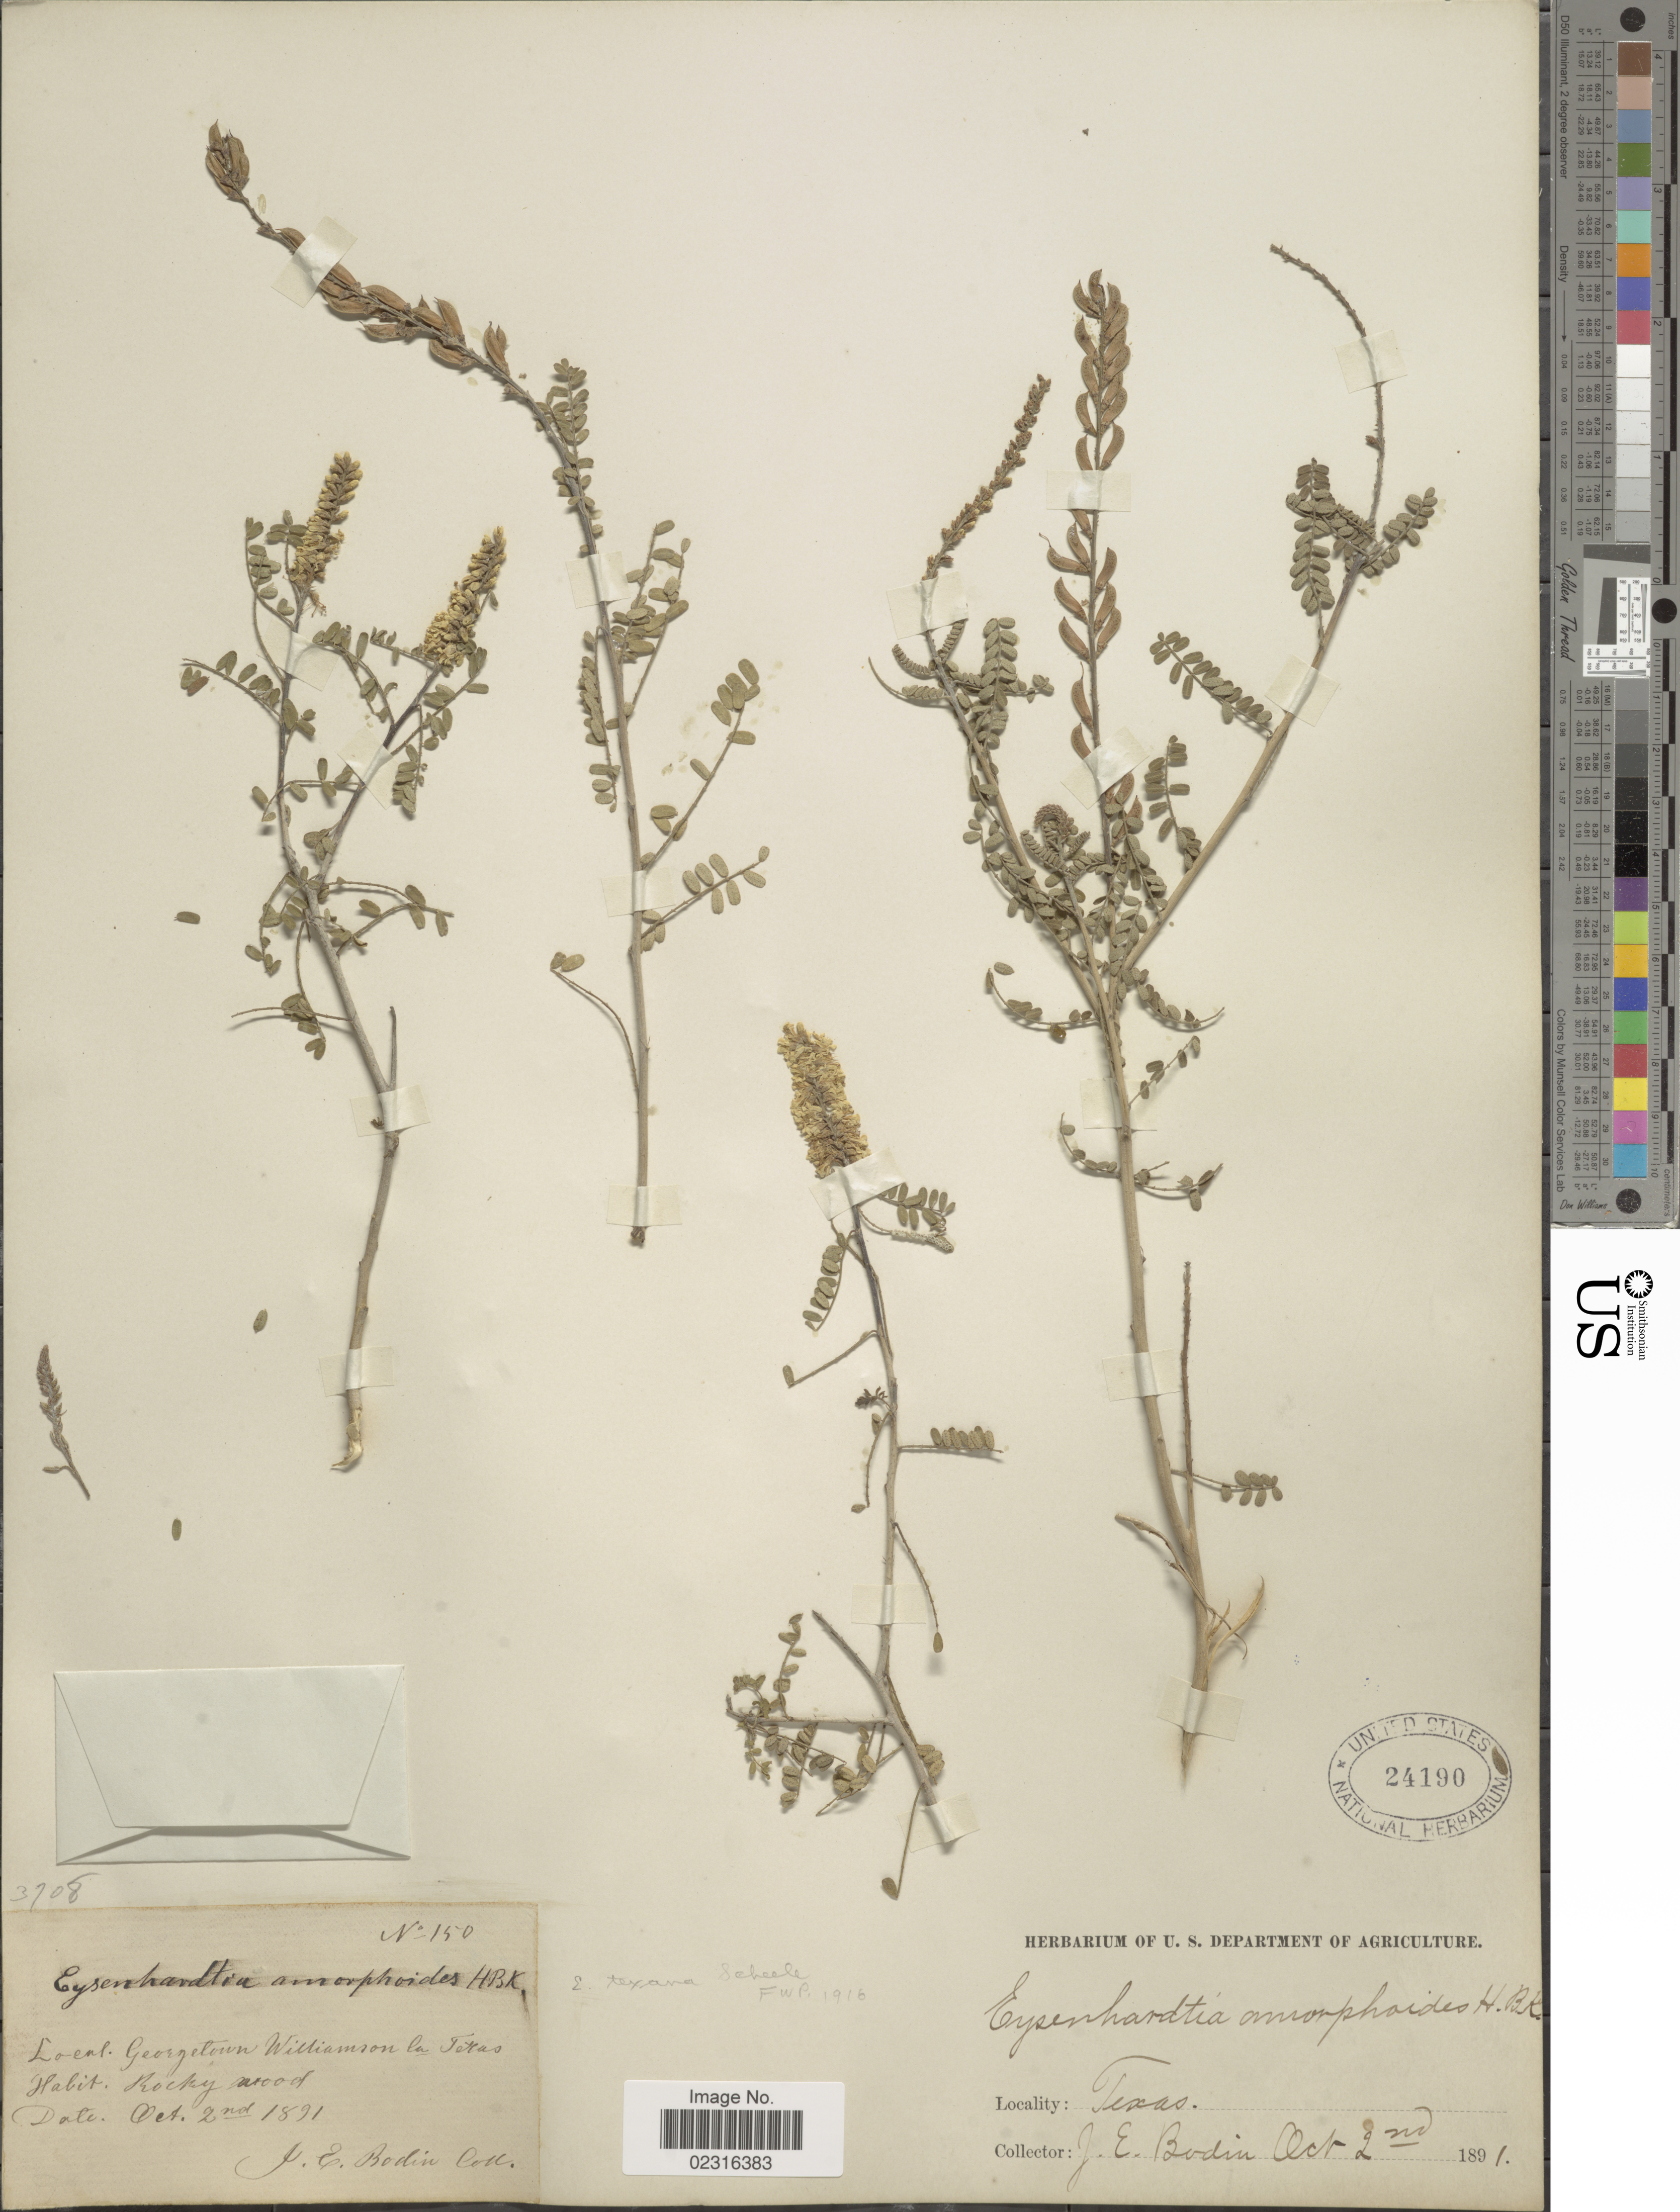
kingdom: Plantae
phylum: Tracheophyta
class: Magnoliopsida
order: Fabales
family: Fabaceae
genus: Eysenhardtia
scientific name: Eysenhardtia texana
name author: Scheele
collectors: J. E. Bodin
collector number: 150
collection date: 1891-10-02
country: United States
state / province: Texas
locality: Georgetown Williamson Co., rocky wood.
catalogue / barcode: US 24190